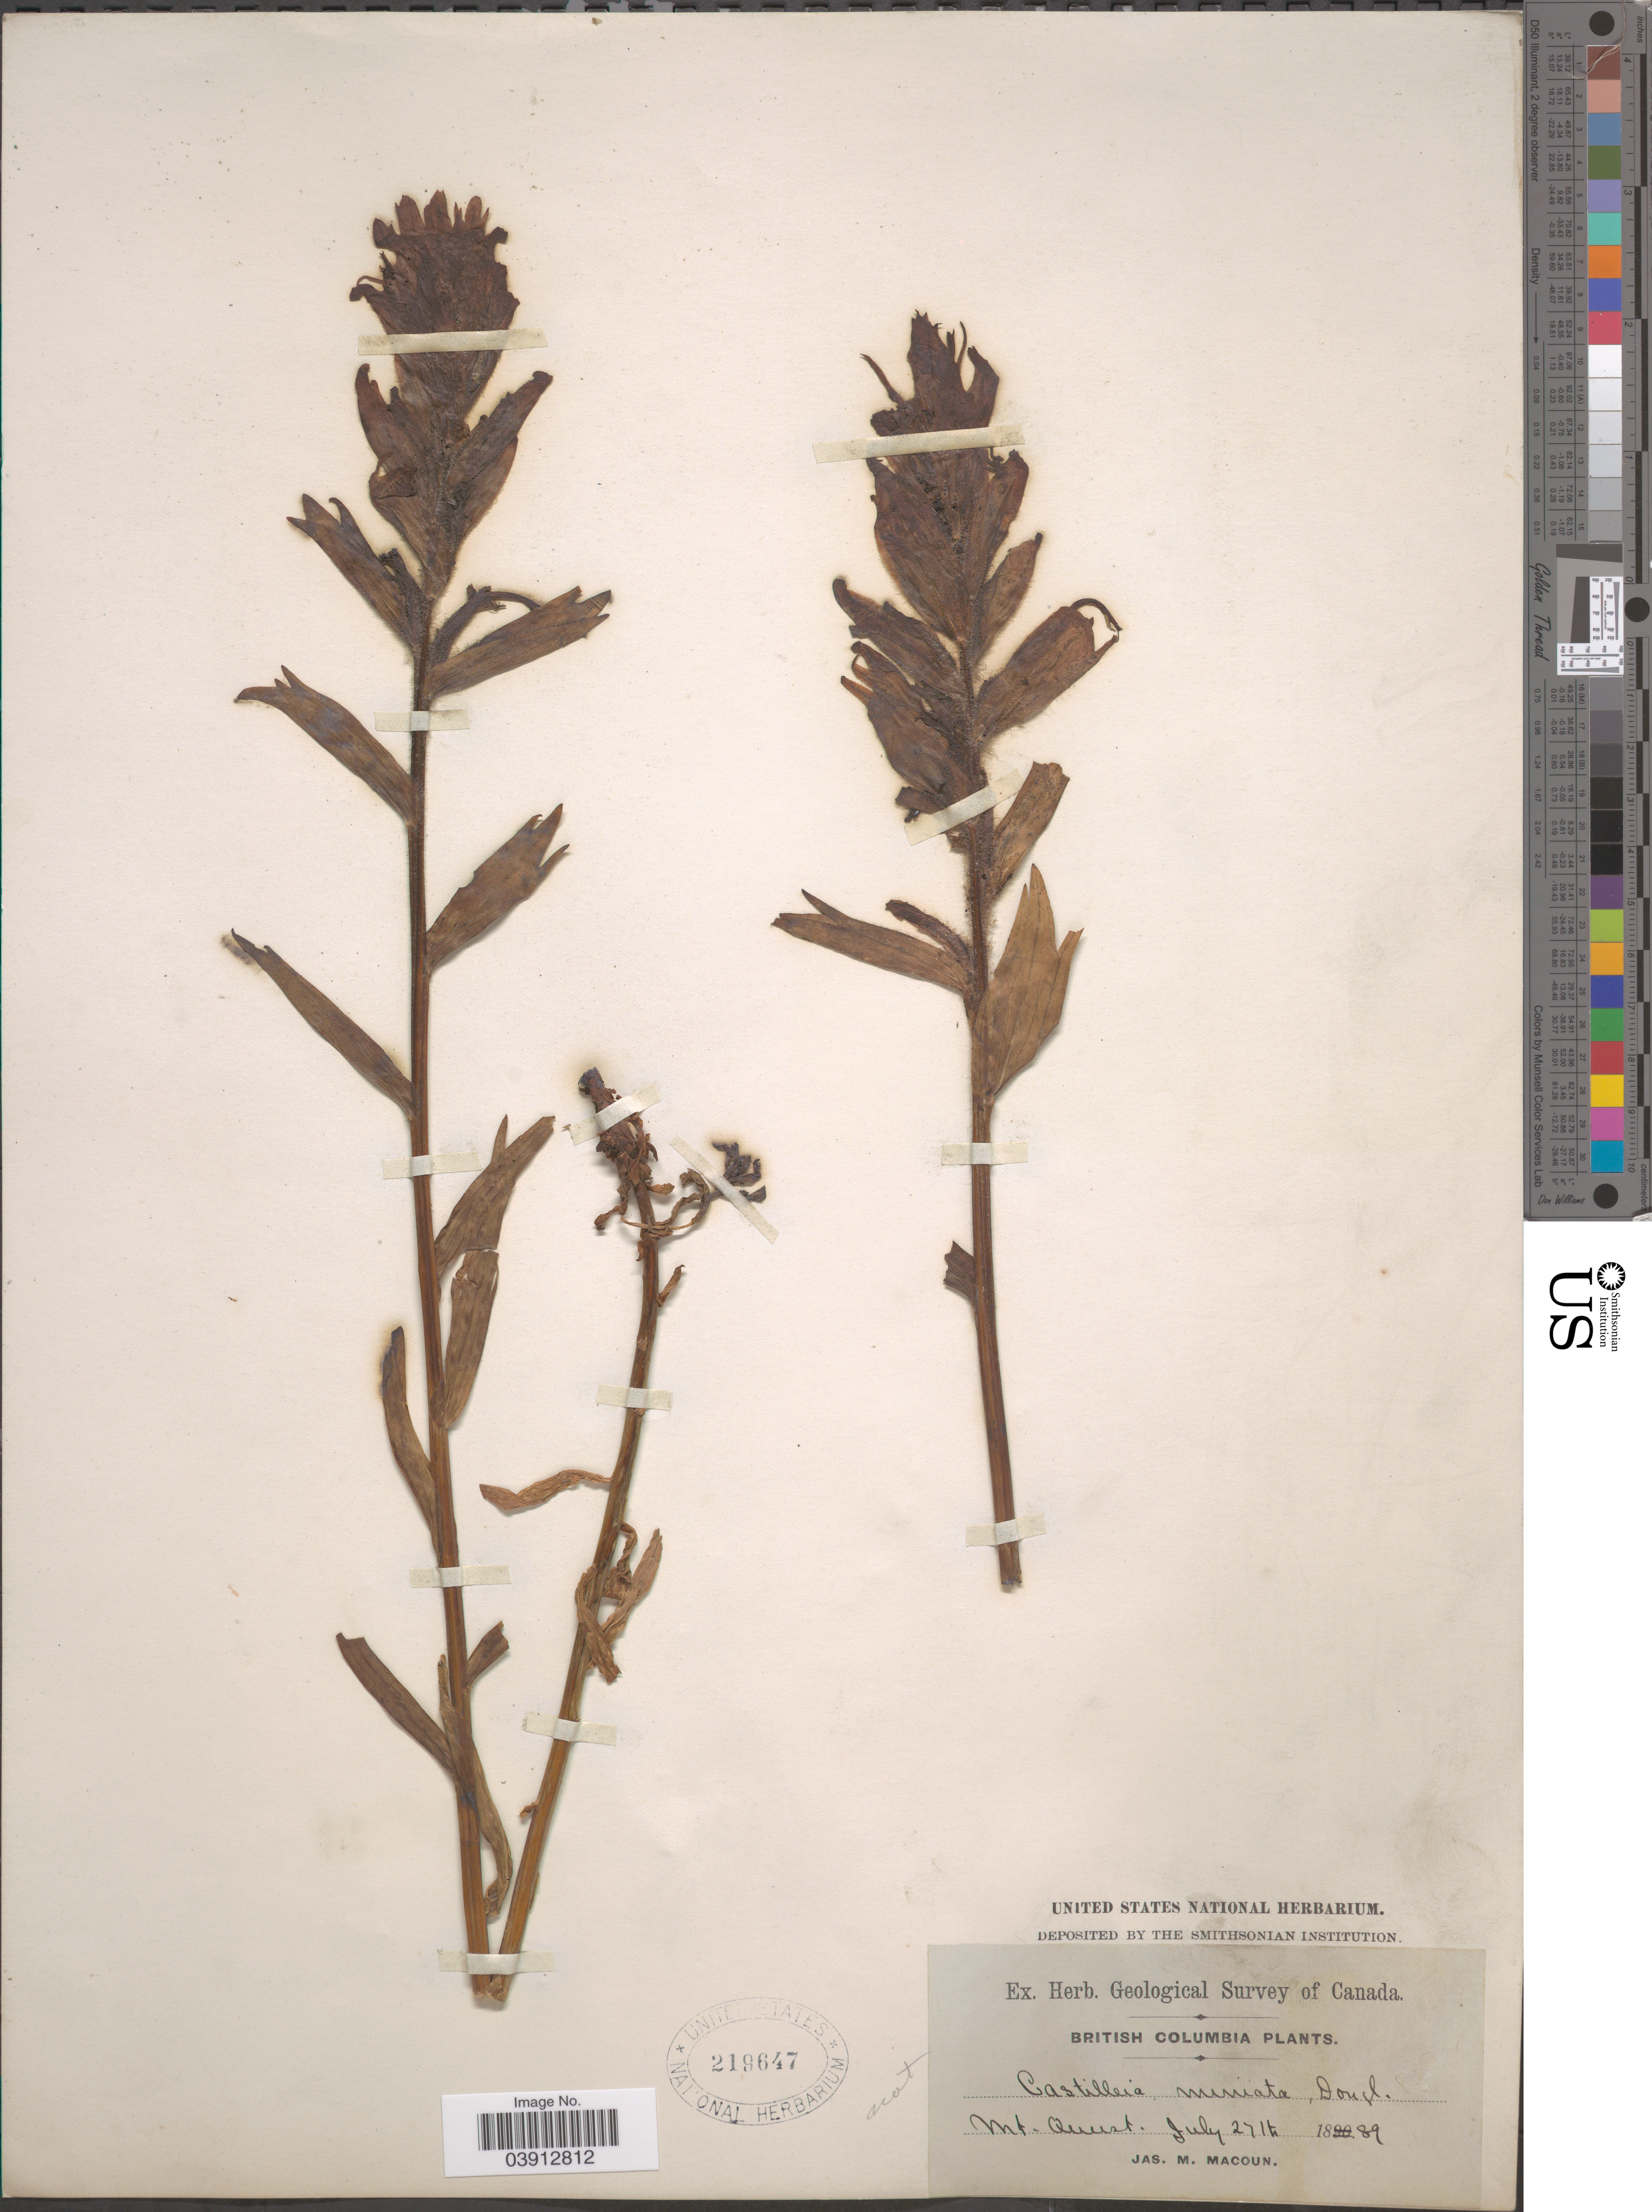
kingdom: Plantae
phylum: Tracheophyta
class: Magnoliopsida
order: Lamiales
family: Orobanchaceae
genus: Castilleja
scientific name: Castilleja miniata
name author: Douglas ex Hook.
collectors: J. M. Macoun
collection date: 1889-07-27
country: Canada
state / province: British Columbia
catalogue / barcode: US 219647